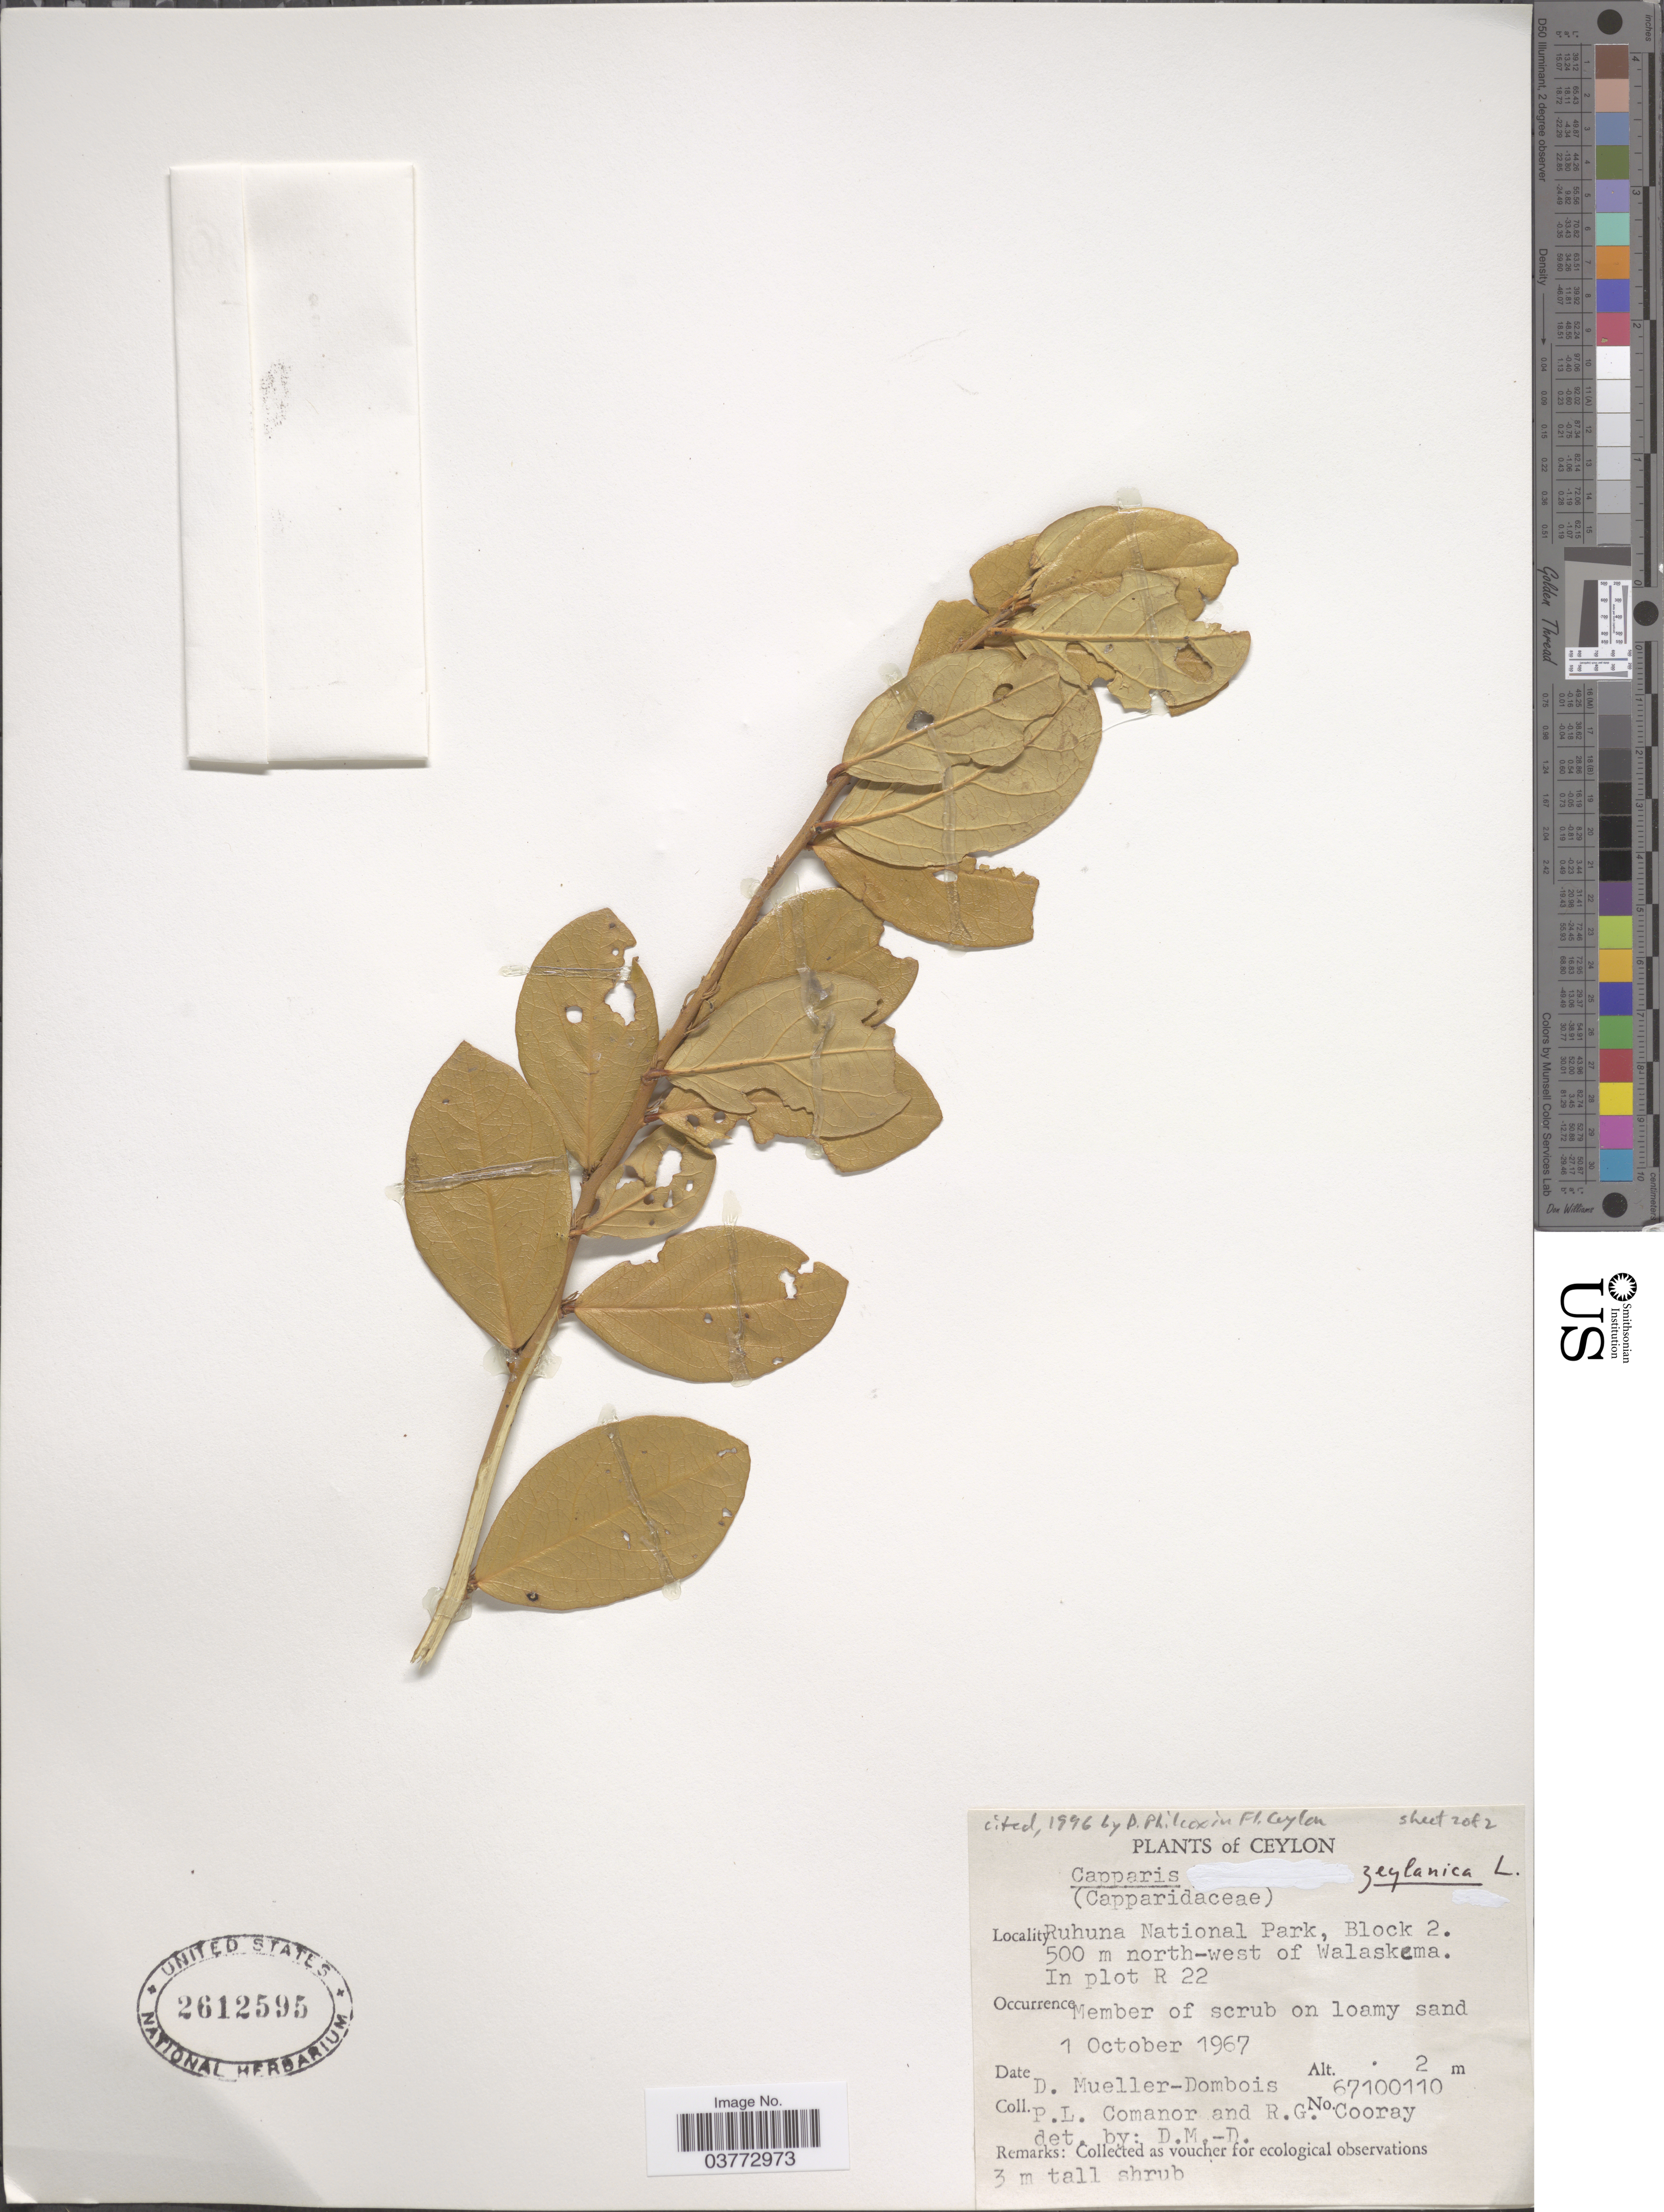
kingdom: Plantae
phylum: Tracheophyta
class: Magnoliopsida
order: Brassicales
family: Capparaceae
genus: Capparis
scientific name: Capparis zeylanica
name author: L.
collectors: D. Mueller-Dombois, P. Comanor & R. Cooray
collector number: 67100110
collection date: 1967-10-01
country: Sri Lanka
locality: Ceylon. Ruhuna National Park, Block 2. 500 m north-west of Walaskema. In plot R 22.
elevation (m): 2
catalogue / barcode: US 2612595